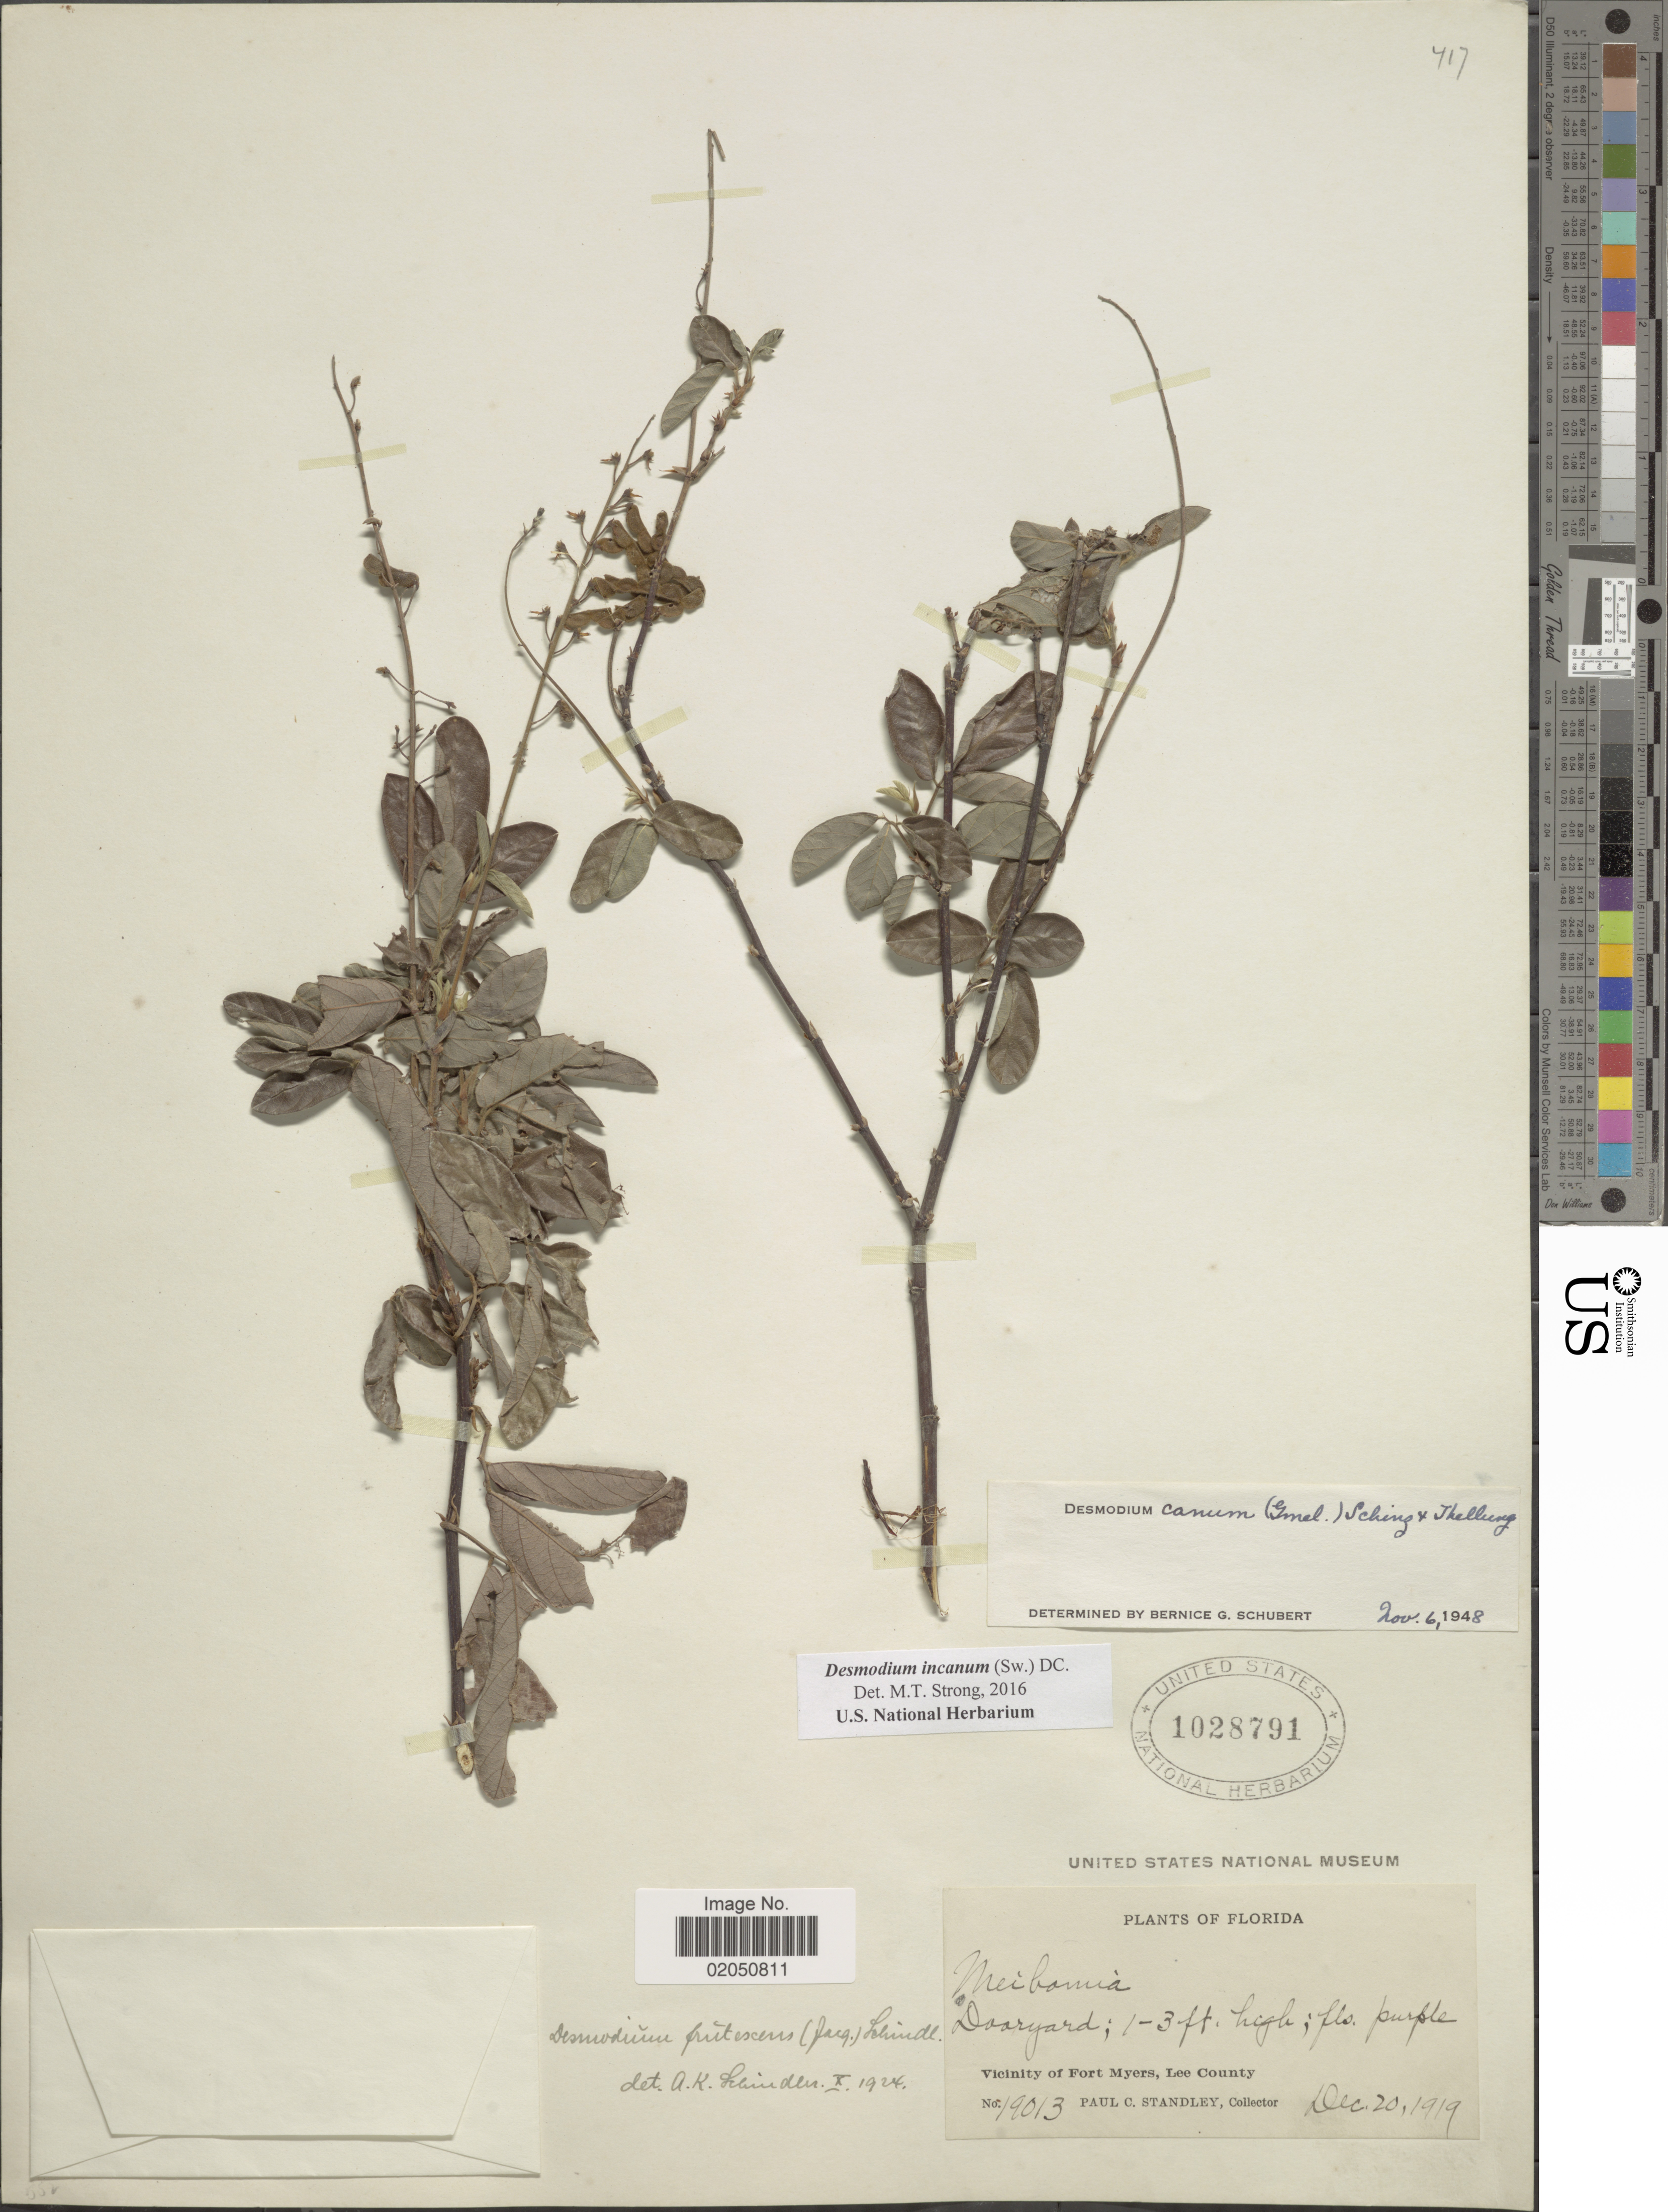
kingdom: Plantae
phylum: Tracheophyta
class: Magnoliopsida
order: Fabales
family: Fabaceae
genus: Desmodium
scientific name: Desmodium incanum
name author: (Sw.) DC.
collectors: P. C. Standley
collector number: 19013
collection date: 1919-12-20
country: United States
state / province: Florida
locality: Dooryard, Vicinity of Fort Myers, Lee County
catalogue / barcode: US 1028791